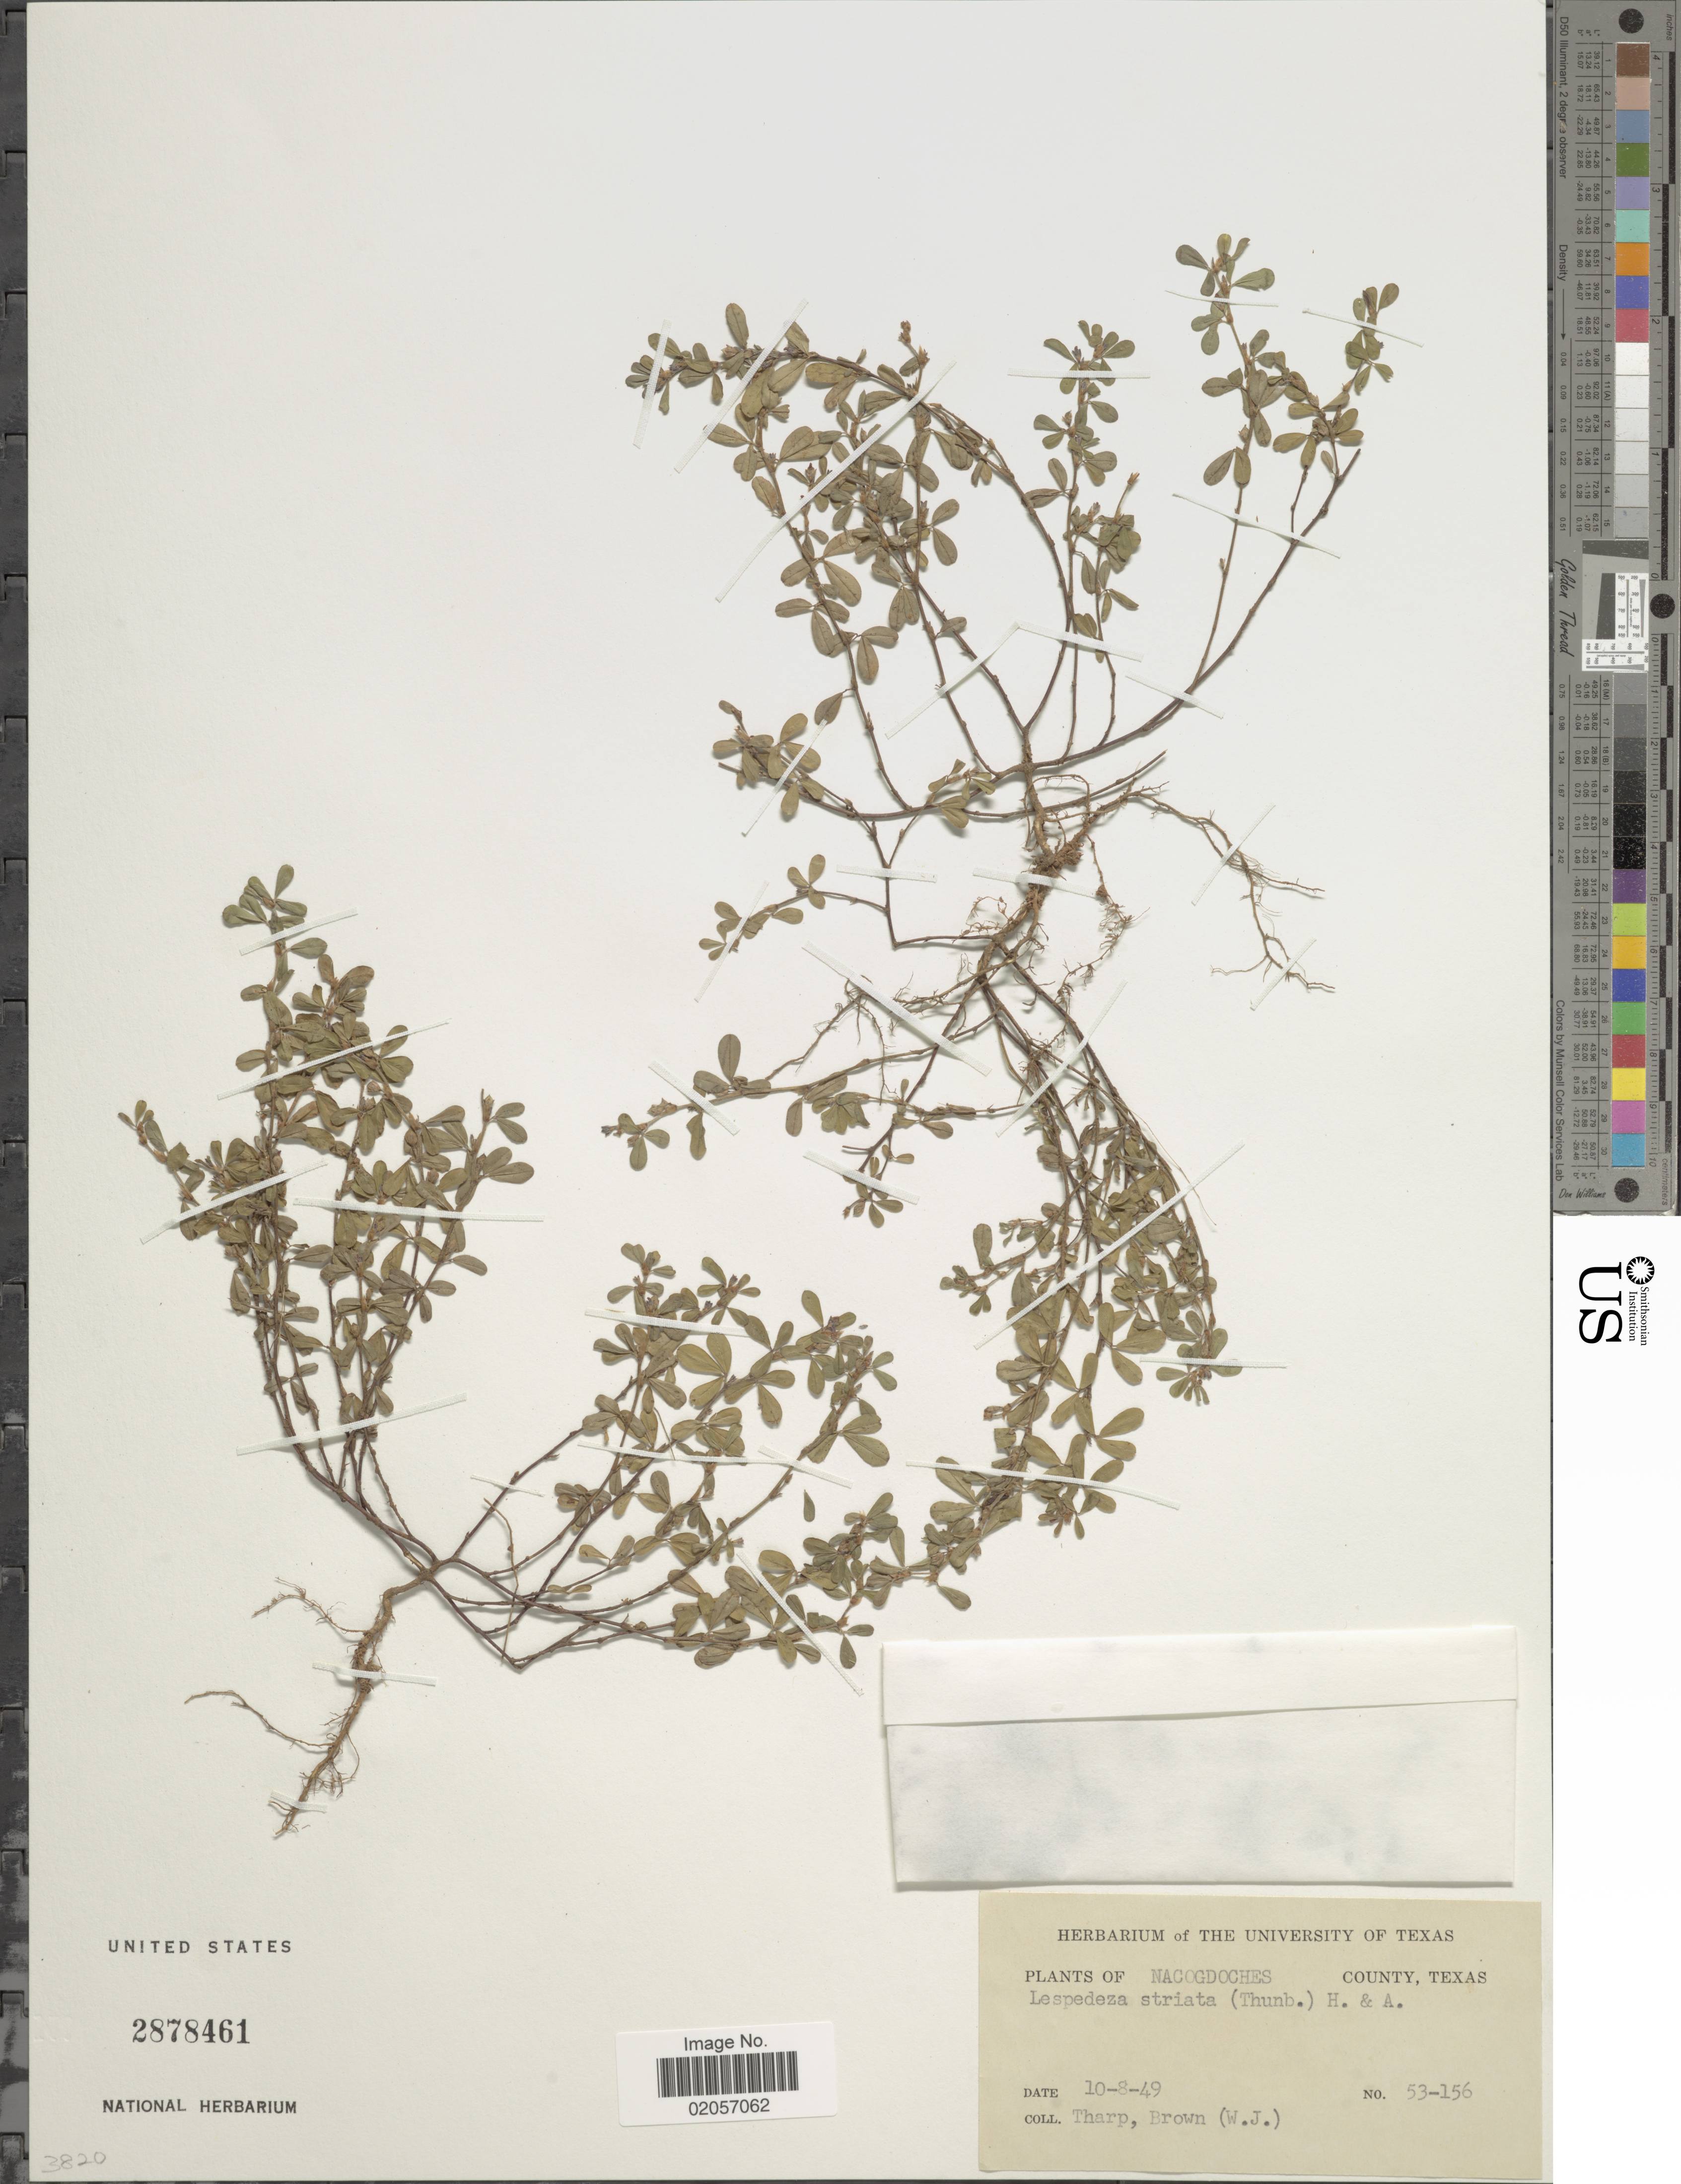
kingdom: Plantae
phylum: Tracheophyta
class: Magnoliopsida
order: Fabales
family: Fabaceae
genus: Kummerowia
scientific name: Kummerowia striata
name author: (Thunb.) Schindl.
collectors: Tharp, -- & W. J. Brown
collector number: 53-156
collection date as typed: Transcribed d/m/y: 8/10/49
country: United States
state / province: Texas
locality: Nacogdoches County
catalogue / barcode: US 2878461